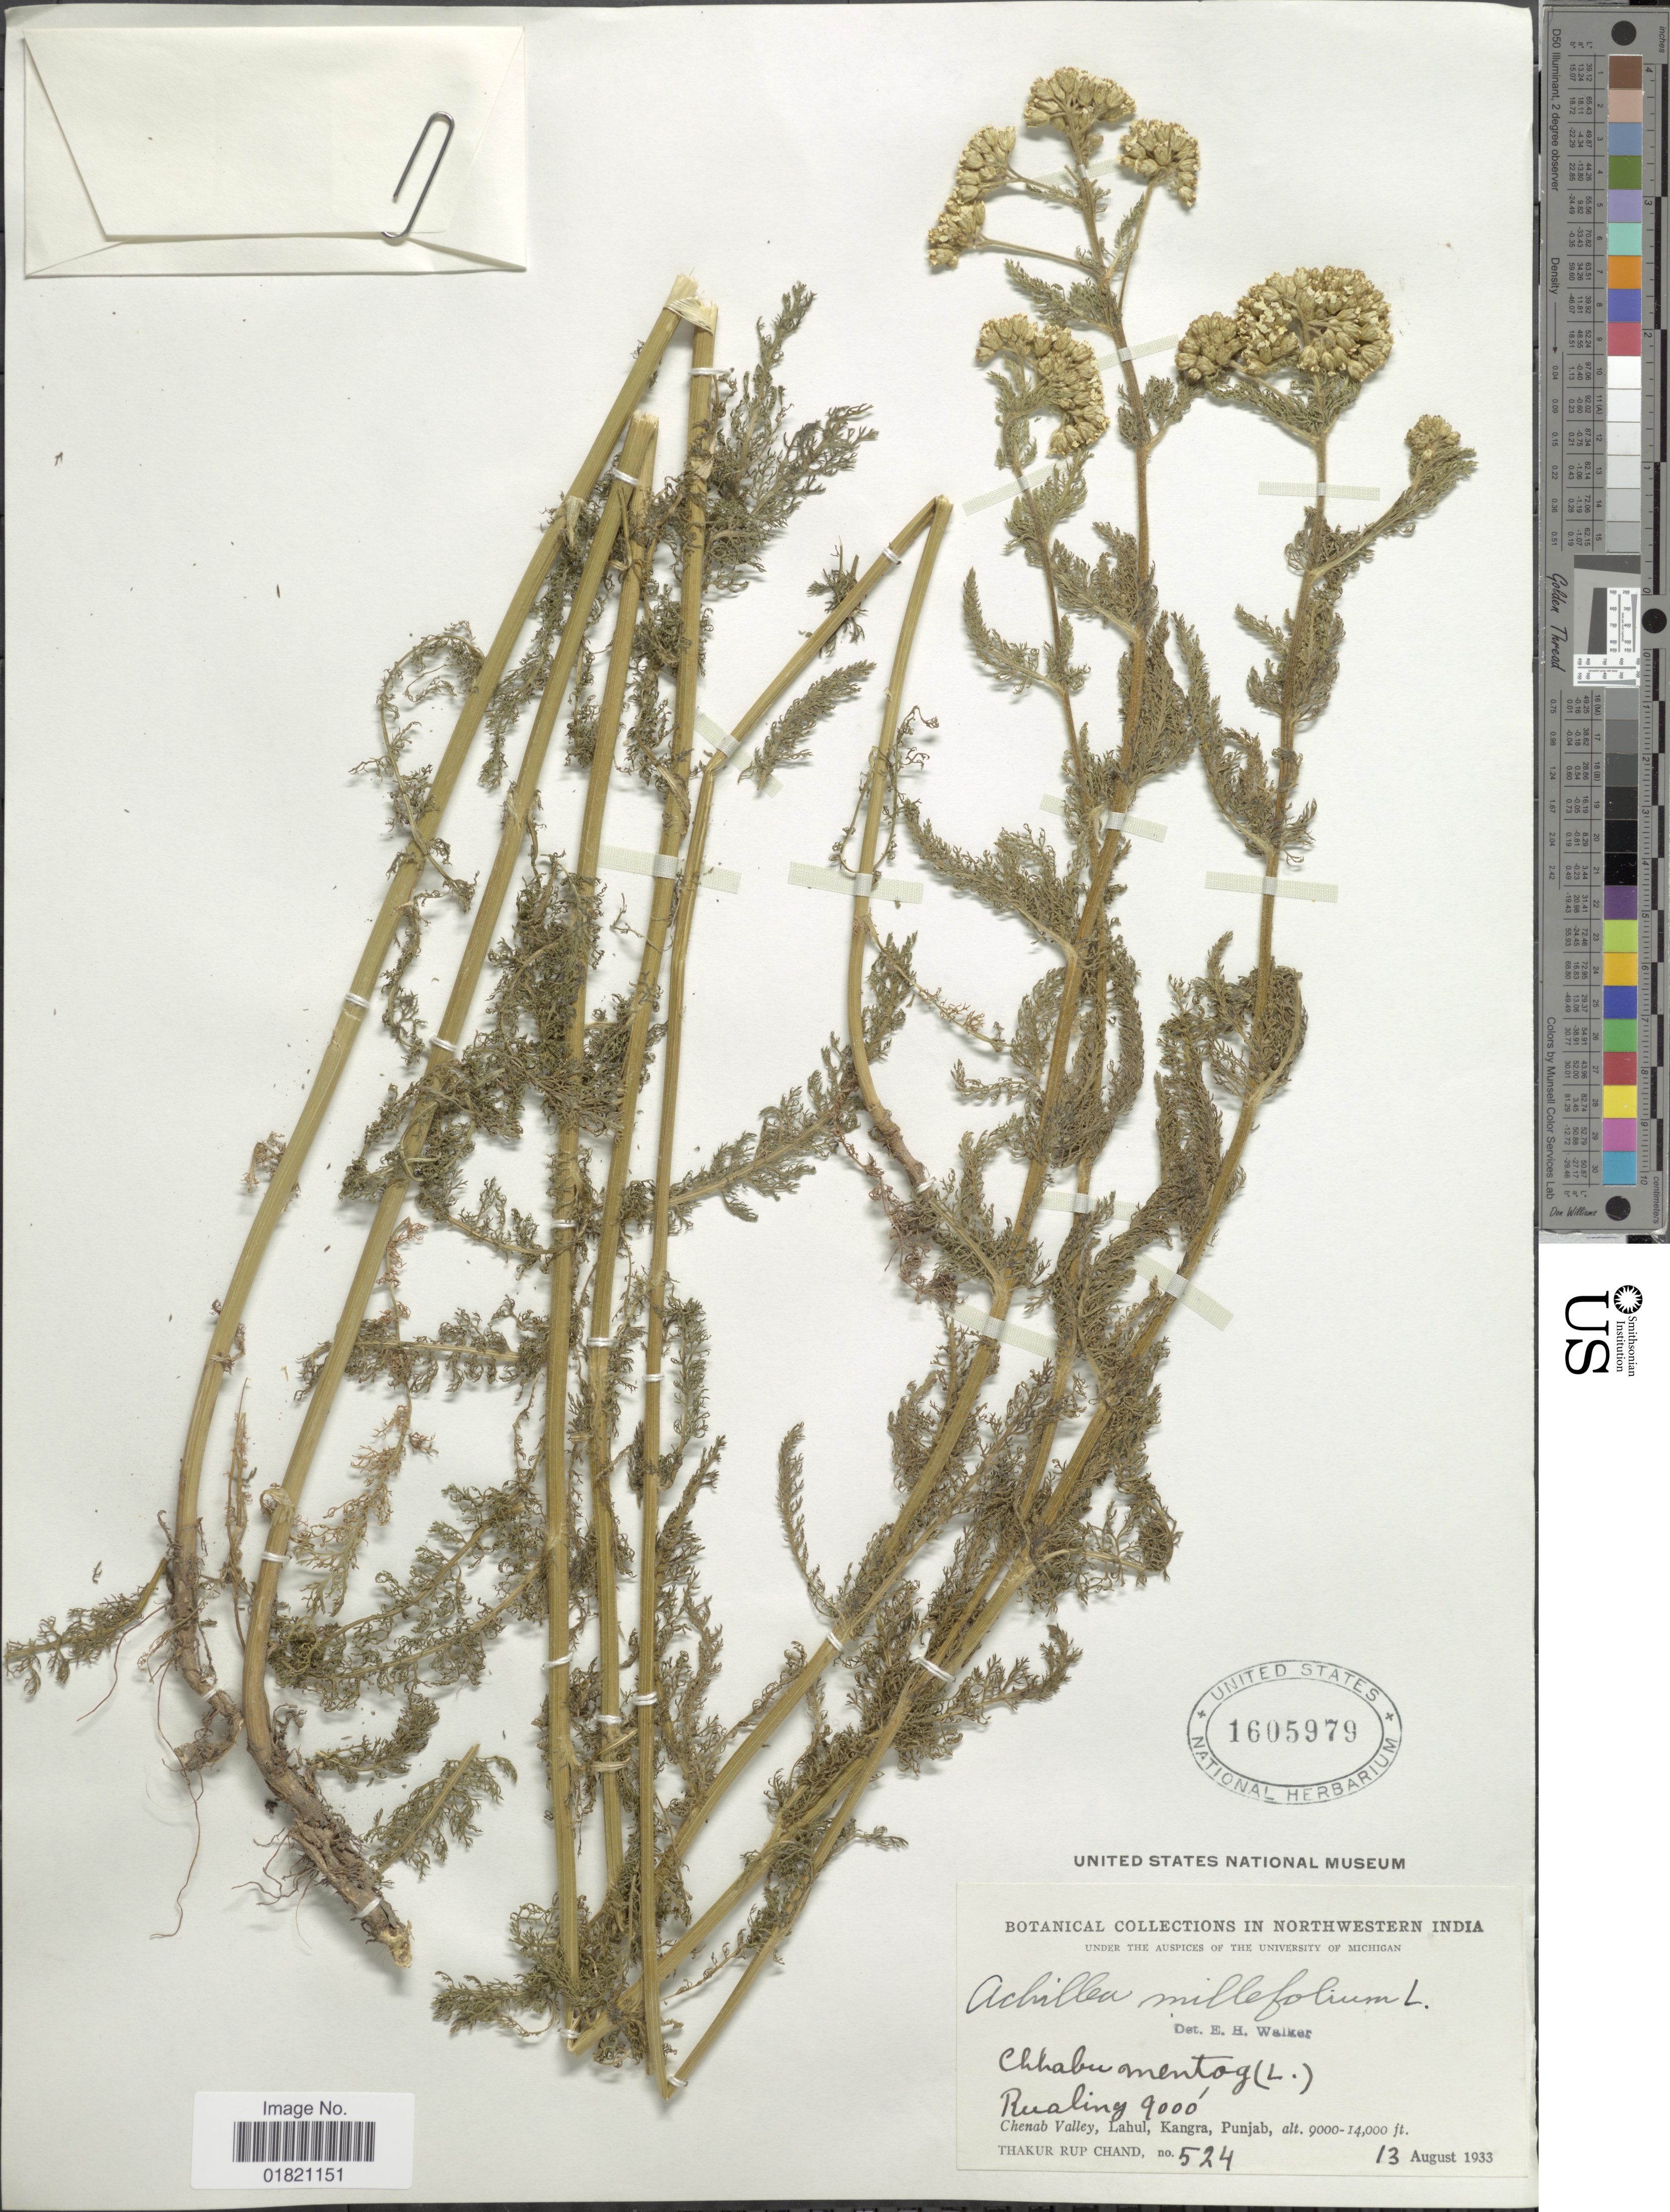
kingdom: Plantae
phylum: Tracheophyta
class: Magnoliopsida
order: Asterales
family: Asteraceae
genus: Achillea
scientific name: Achillea millefolium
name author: L.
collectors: T. R. Chand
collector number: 524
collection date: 1933-08-13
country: India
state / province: Himachal Pradesh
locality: Rualing. Chenab valley, Lahul, Kangra. Northwestern India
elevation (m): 2743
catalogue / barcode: US 1605979